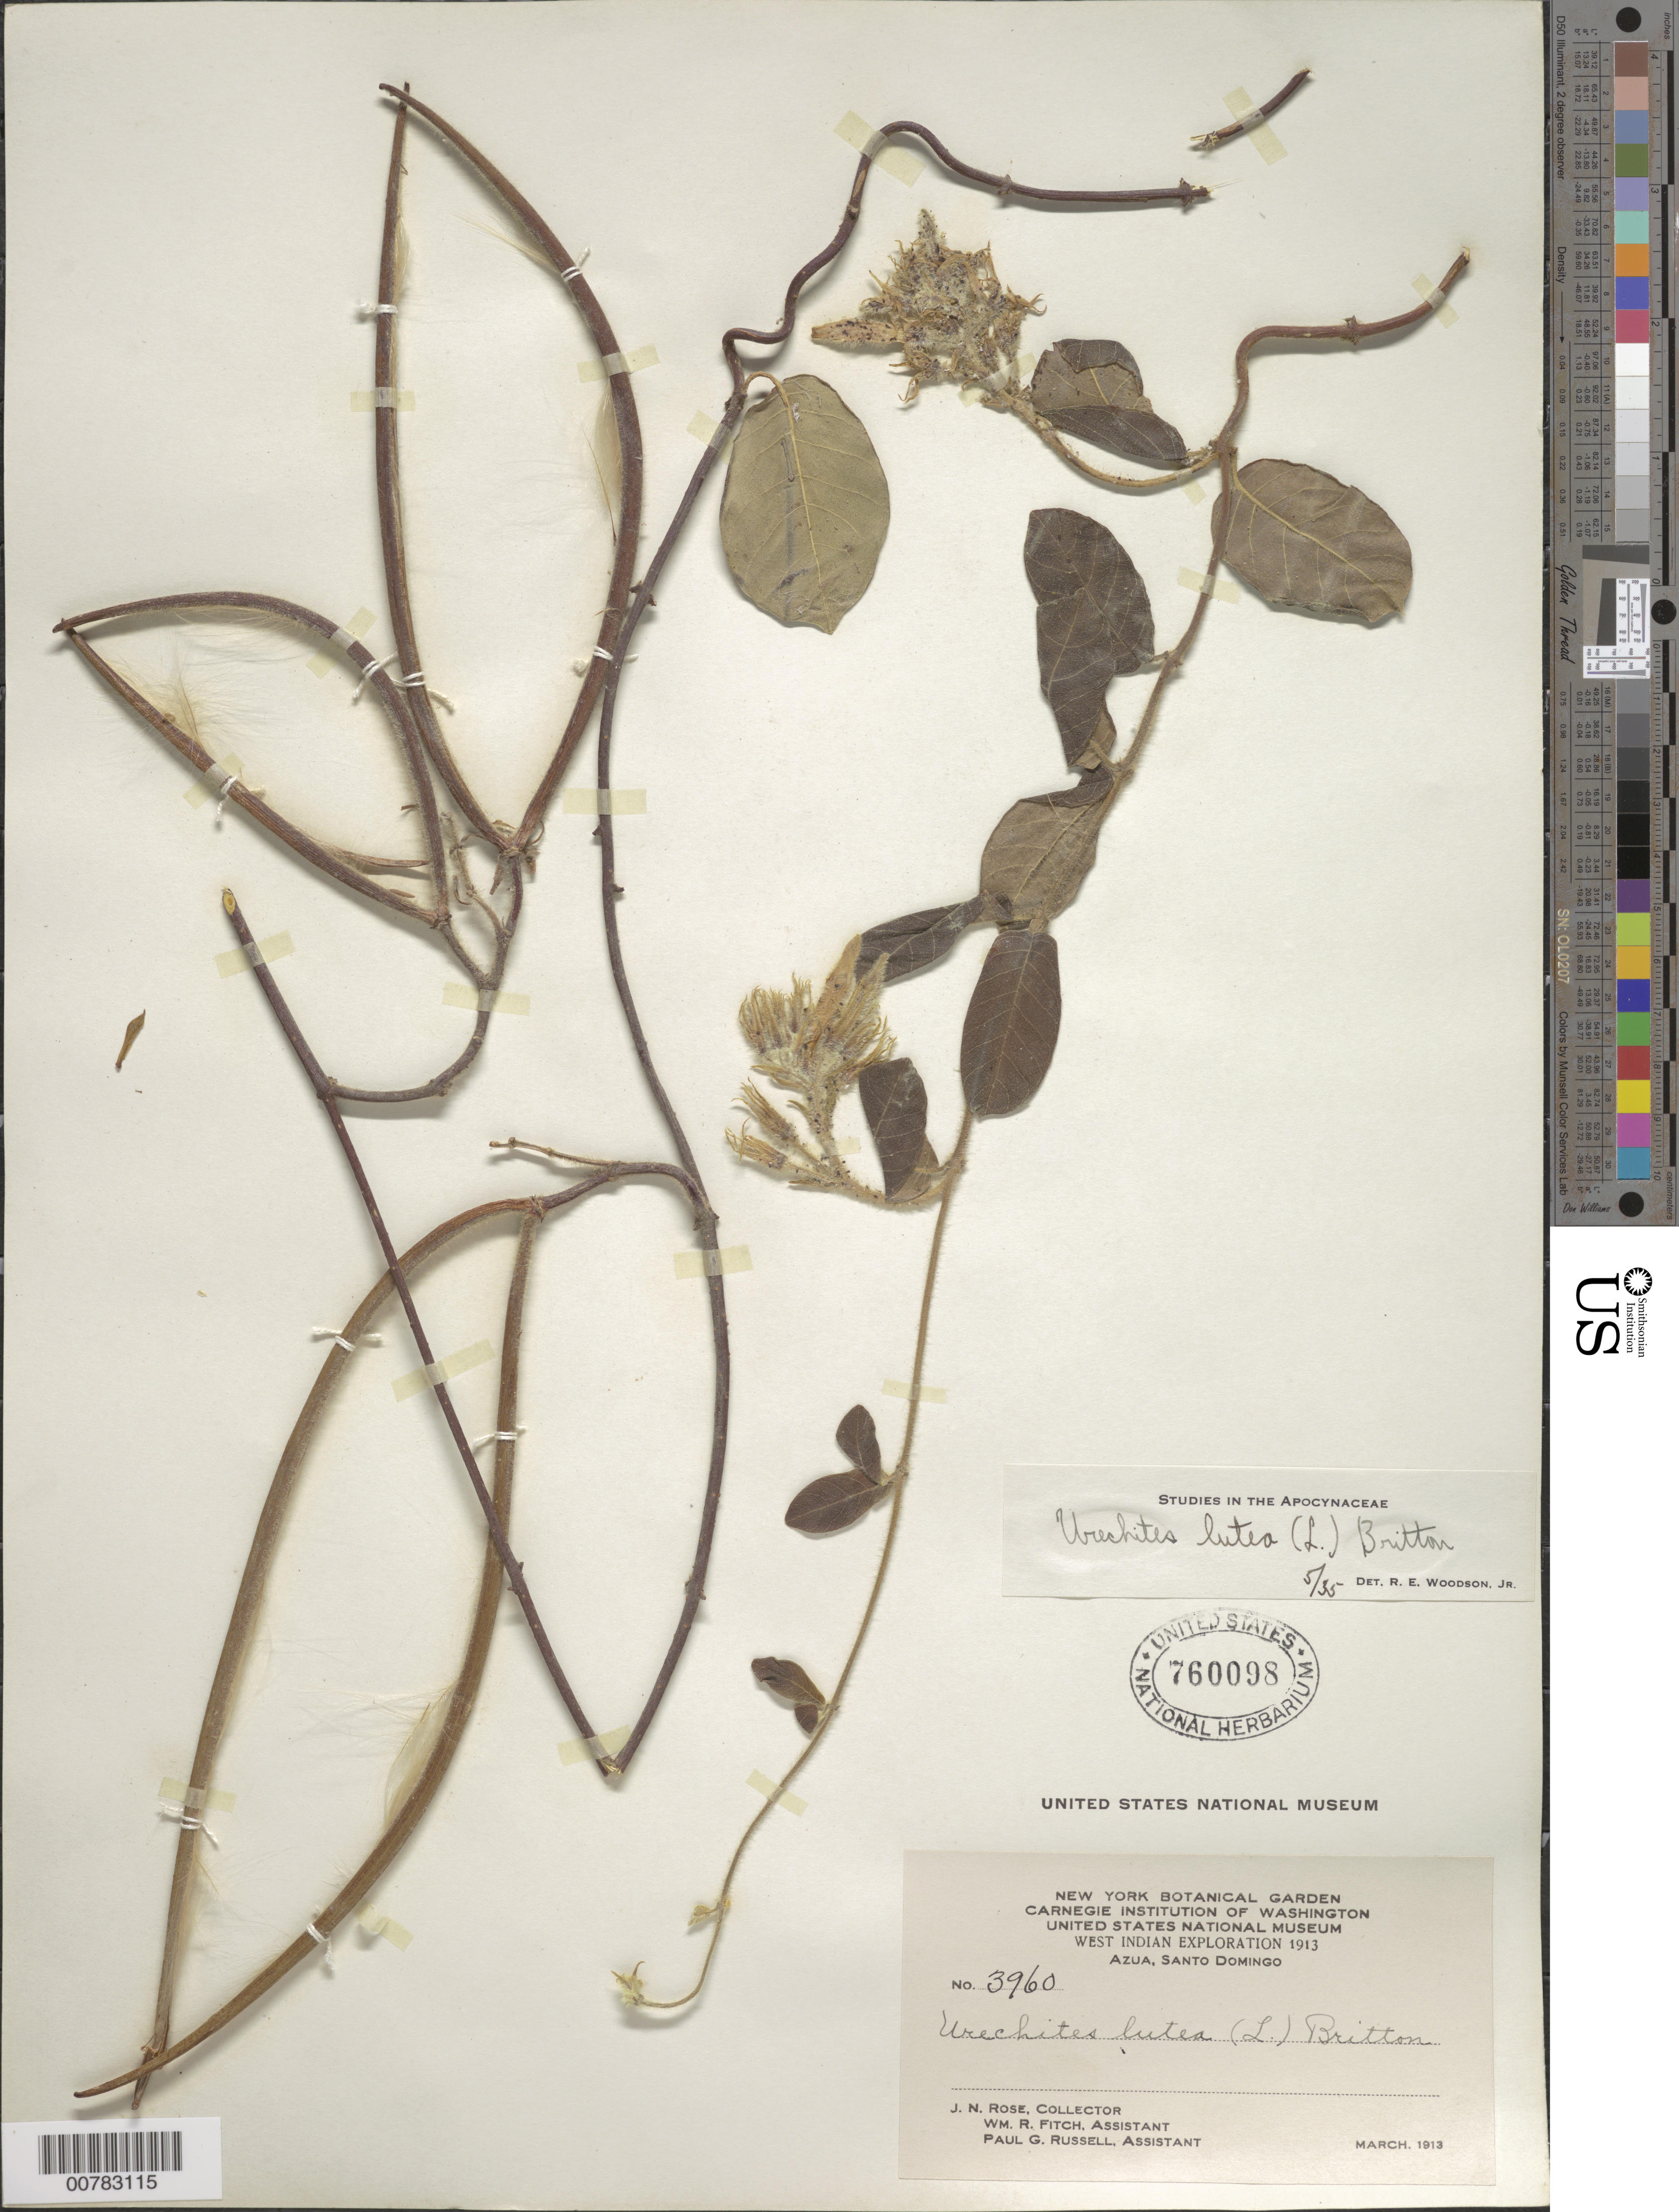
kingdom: Plantae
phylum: Tracheophyta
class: Magnoliopsida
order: Gentianales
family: Apocynaceae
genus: Pentalinon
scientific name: Pentalinon luteum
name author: (L.) B.F. Hansen & Wunderlin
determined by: Woodson, R. E., Jr.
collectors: J. N. Rose, W. R. Fitch & P. G. Russell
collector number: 3960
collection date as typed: Mar 1913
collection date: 1913-03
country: Dominican Republic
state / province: Azua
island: Hispaniola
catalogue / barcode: US 760098